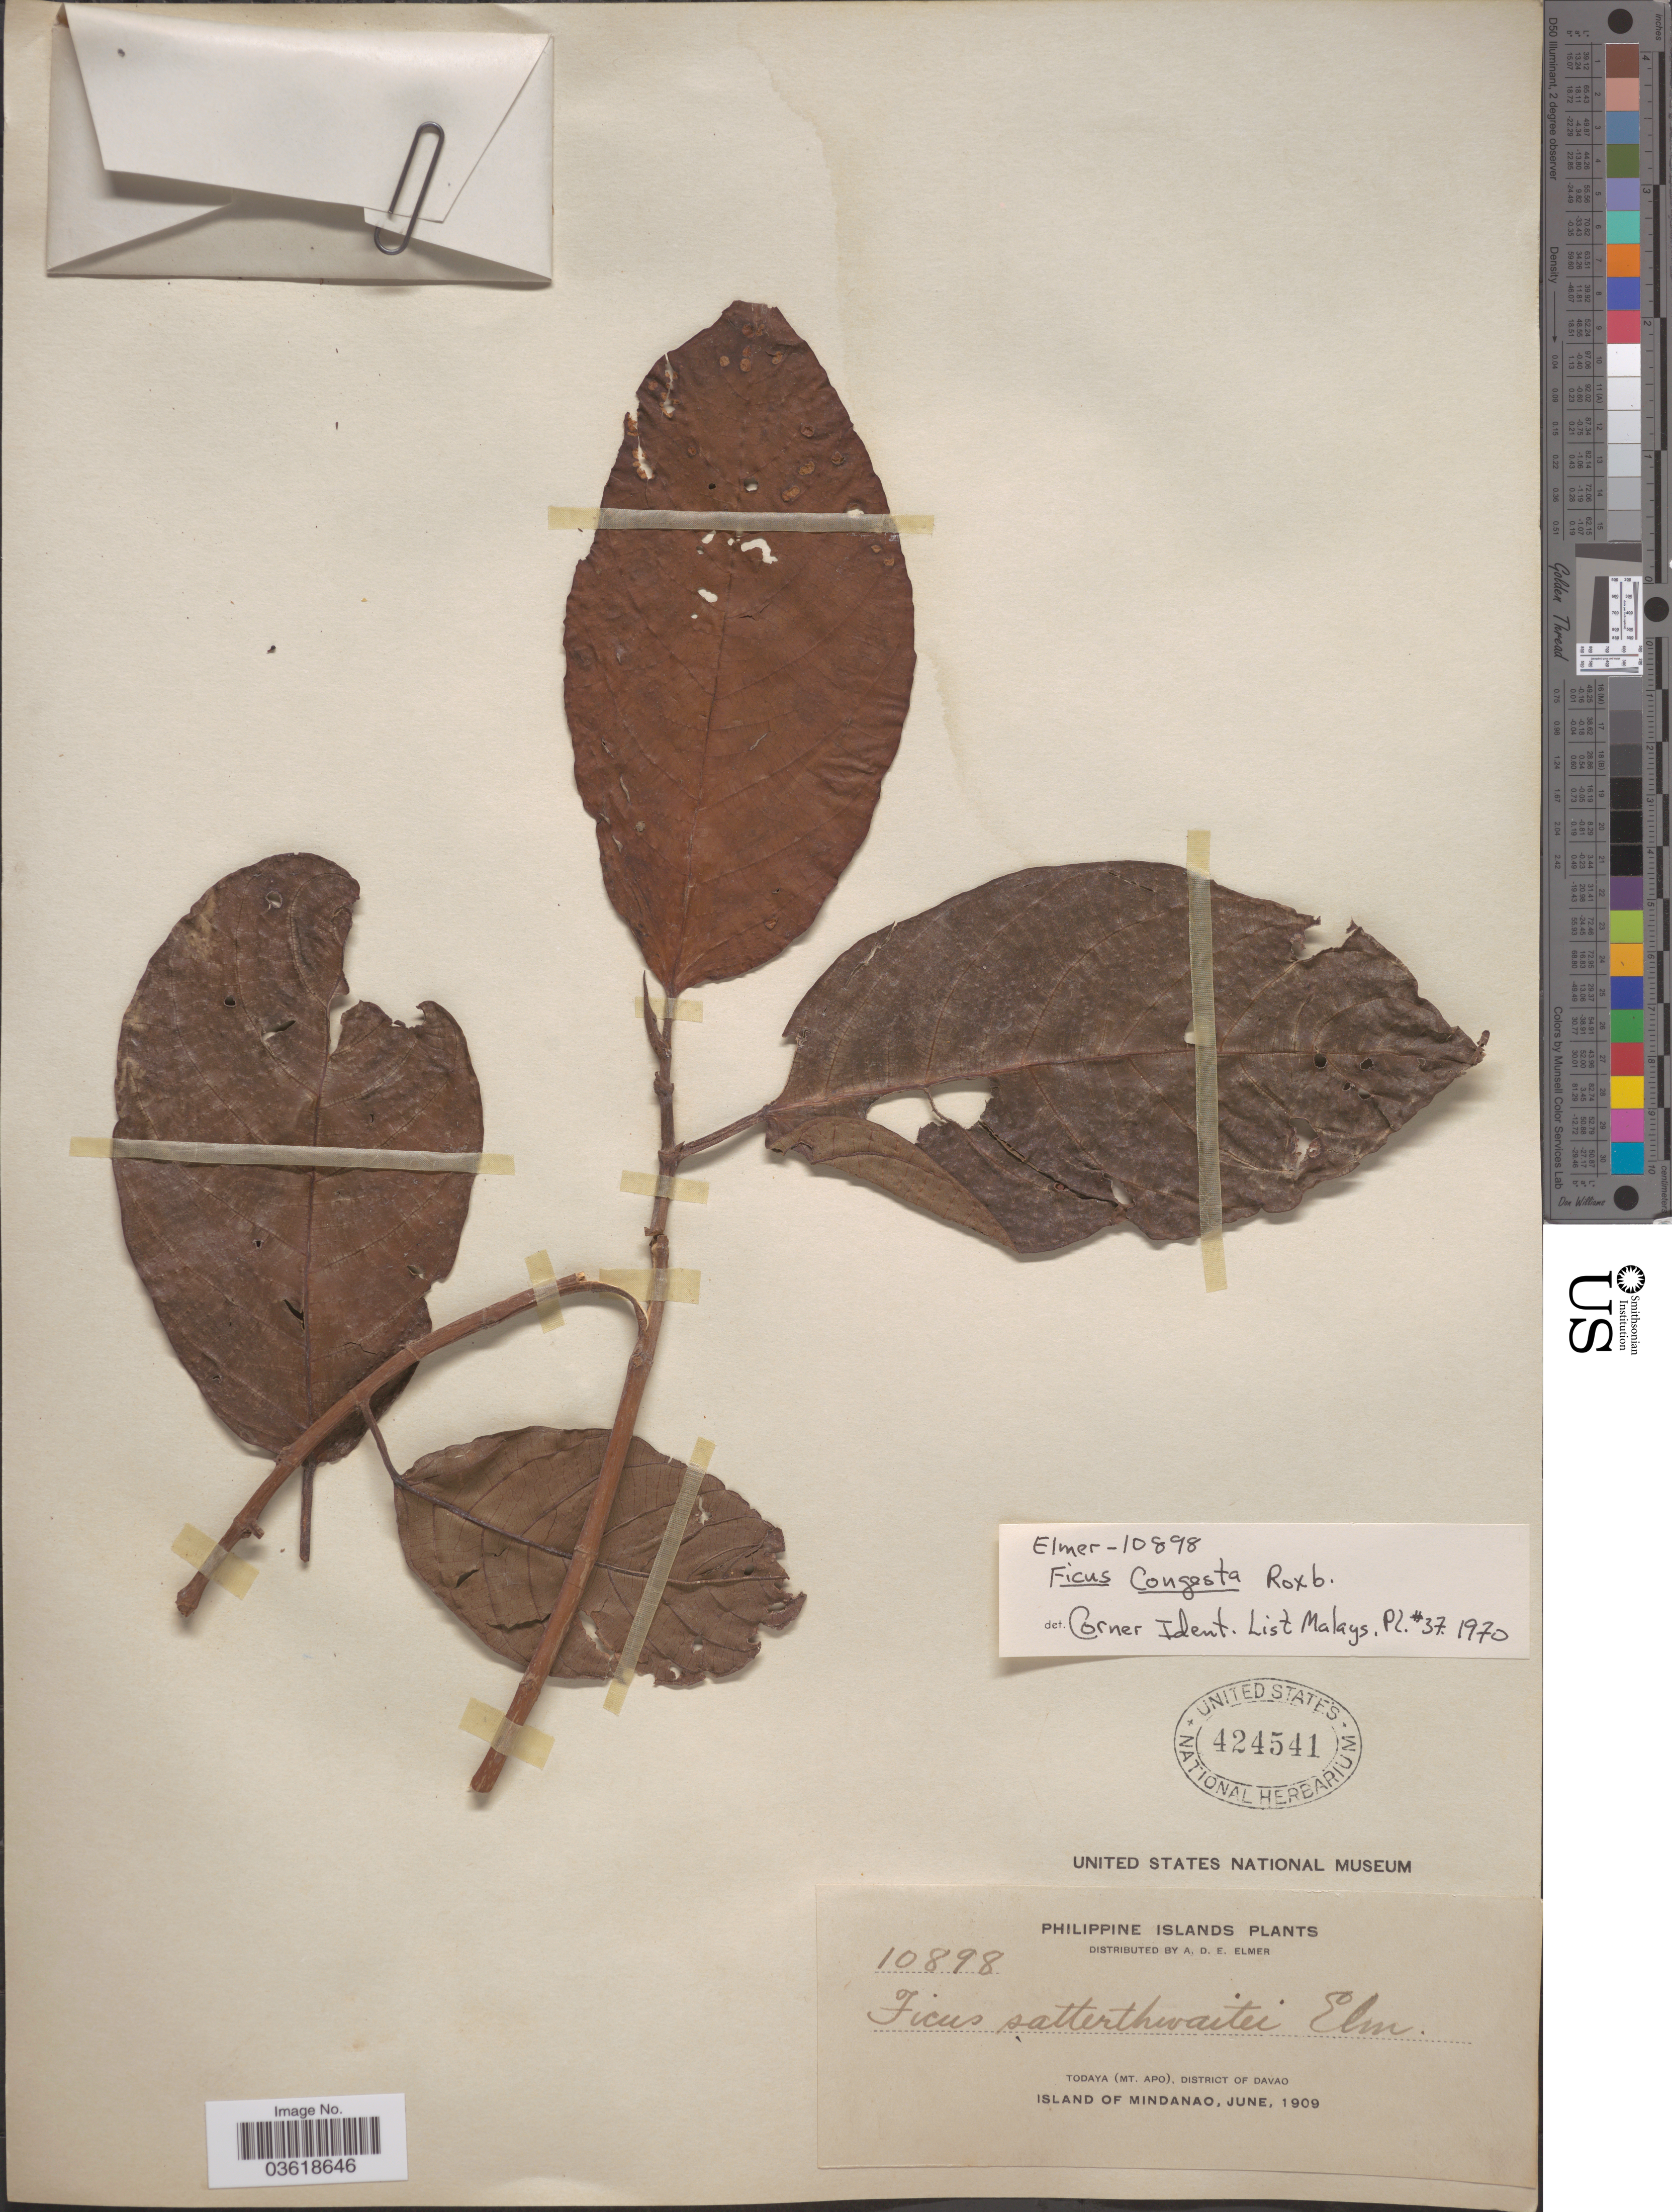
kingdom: Plantae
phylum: Tracheophyta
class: Magnoliopsida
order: Rosales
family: Moraceae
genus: Ficus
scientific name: Ficus congesta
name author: Roxb.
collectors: A. D. E. Elmer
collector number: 10898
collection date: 1909-06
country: Philippines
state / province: Davao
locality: Philippine Islands. Todaya (Mt. Apo), District of Davao. Island of Mindanao.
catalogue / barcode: US 424541